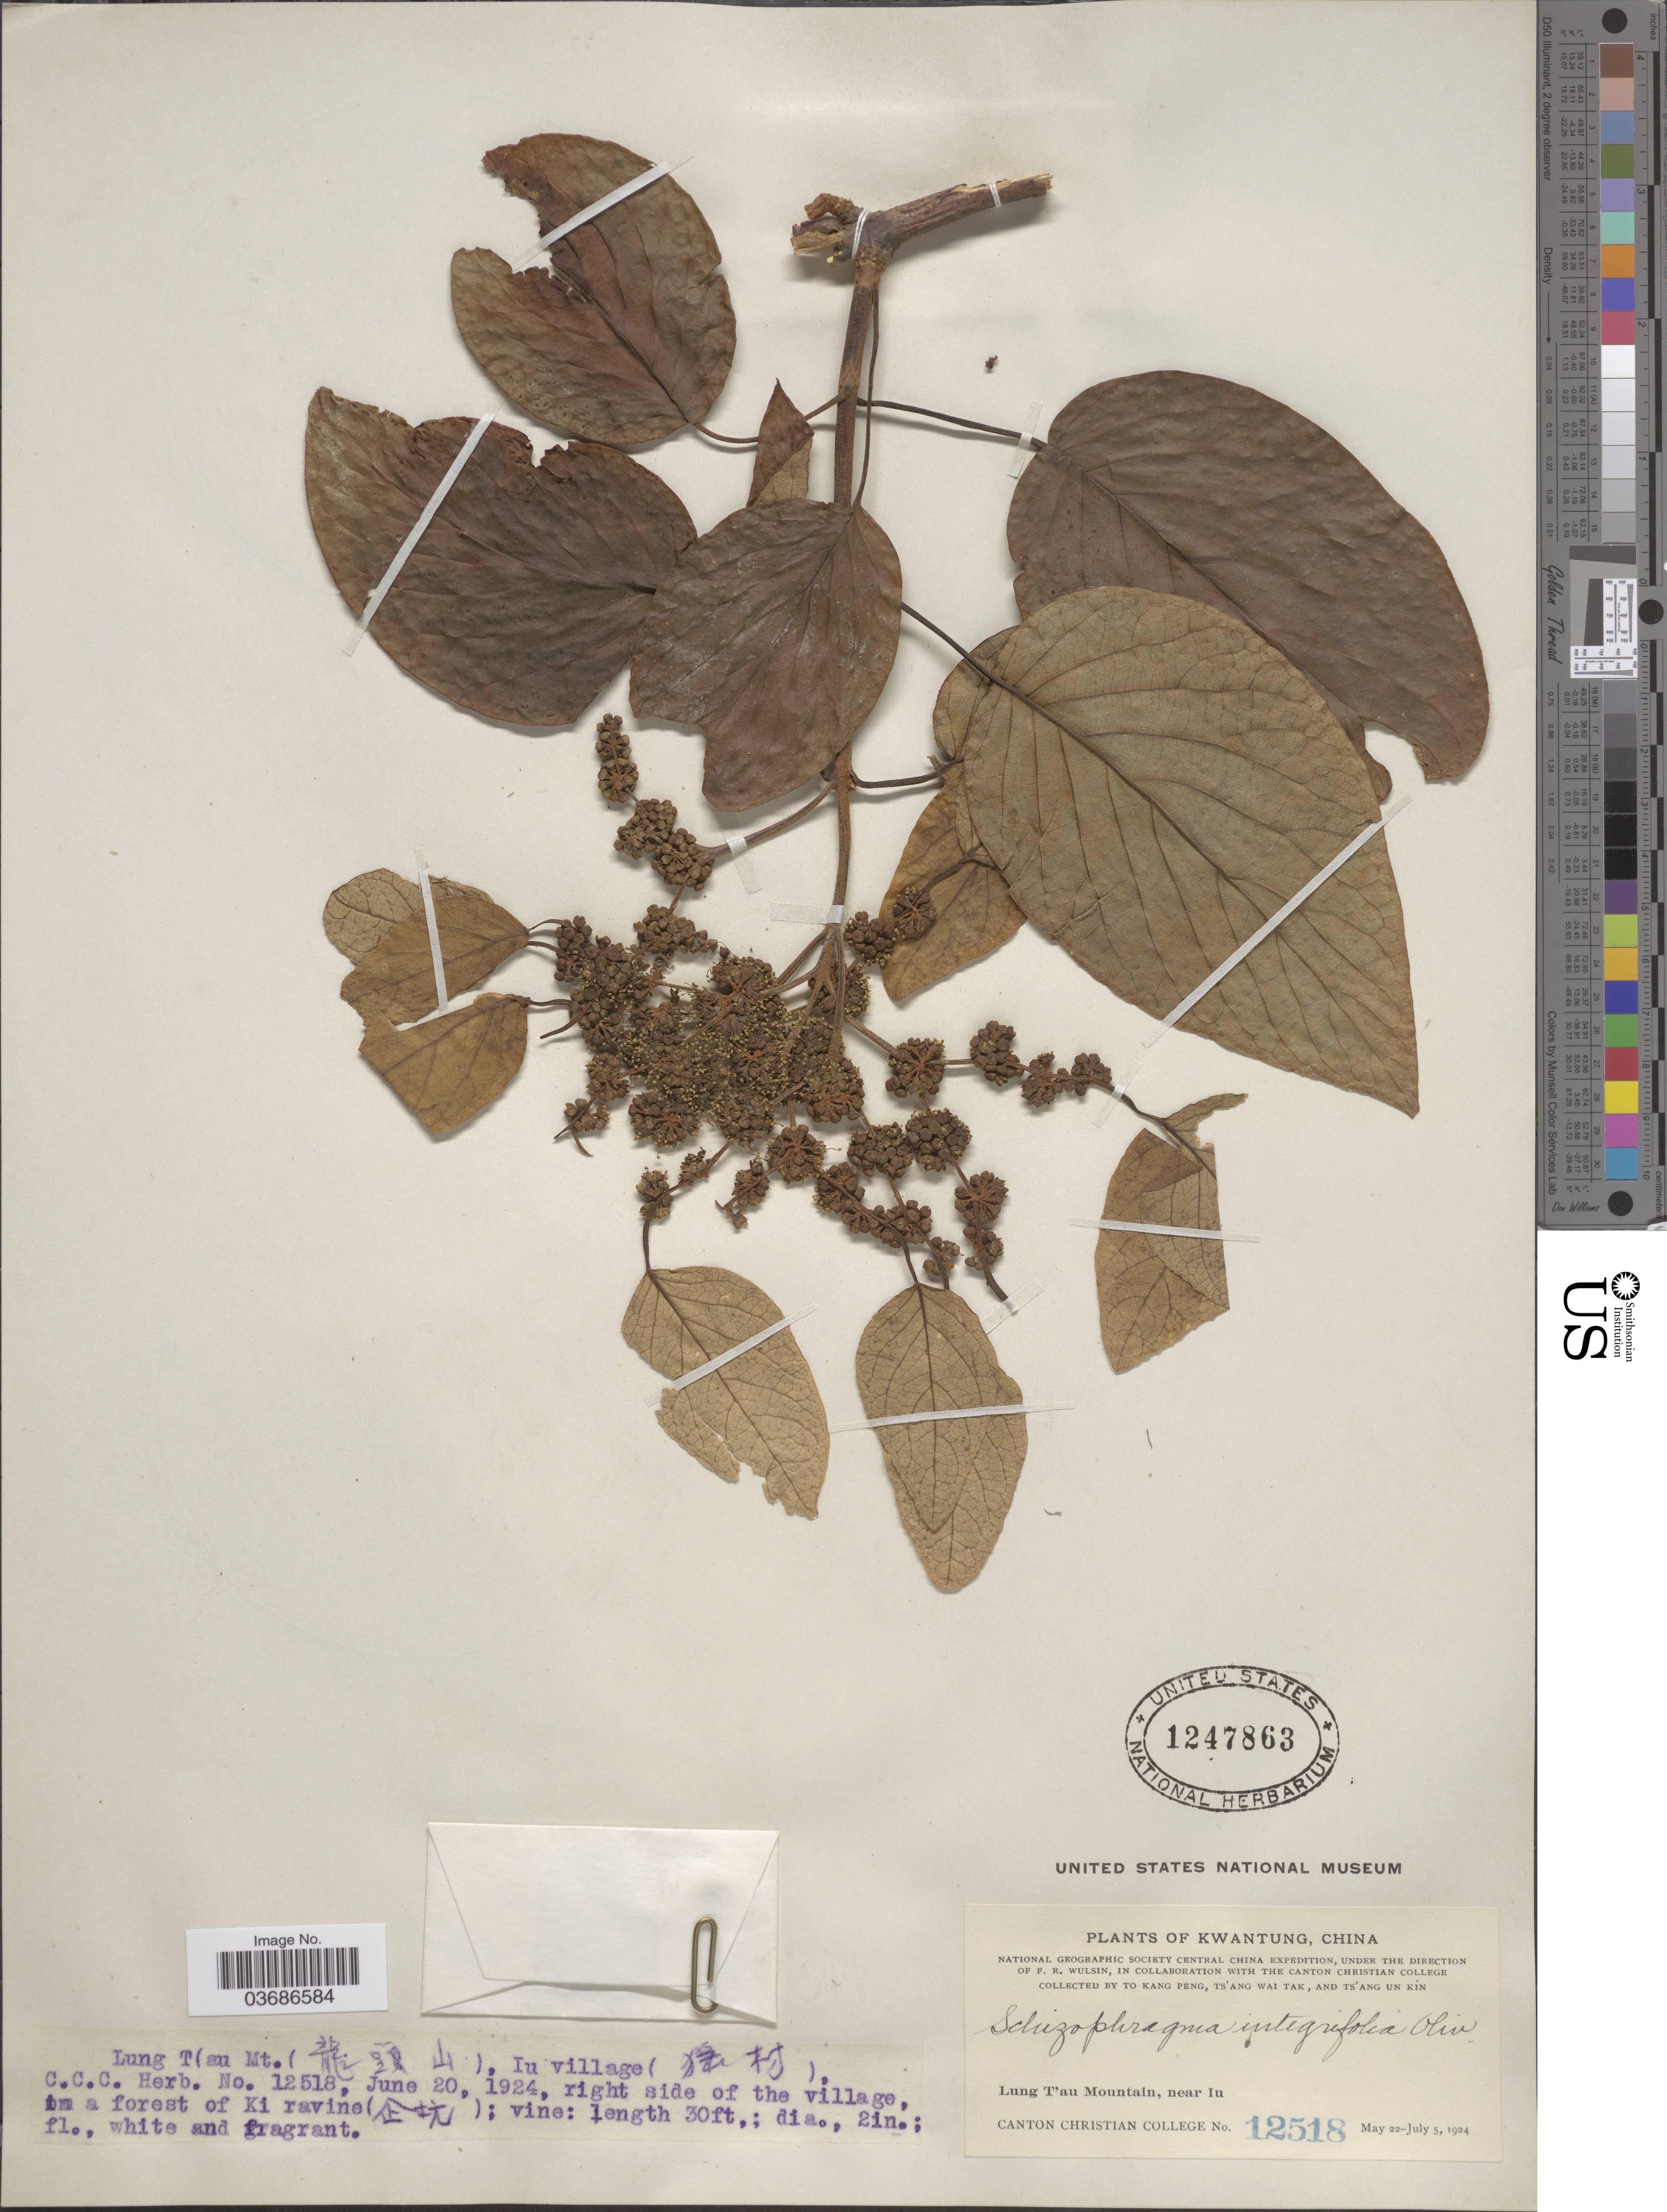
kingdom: Plantae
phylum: Tracheophyta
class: Magnoliopsida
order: Cornales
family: Hydrangeaceae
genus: Hydrangea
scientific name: Hydrangea ampla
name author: (Chun) Y. De Smet & Granados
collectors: Kang Peng To, W. T. Tsang & Ts' Ang Un Kin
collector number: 12518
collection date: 1924-06-20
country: China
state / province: Guangdong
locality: Kwantung. National Geographic Society Central China Expedition. Lung T'au Mountain, near Iu. Lung T(au Mt. (X), Iu village (X), right side of the village. On a forest of Ki ravine (X).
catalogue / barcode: US 1247863